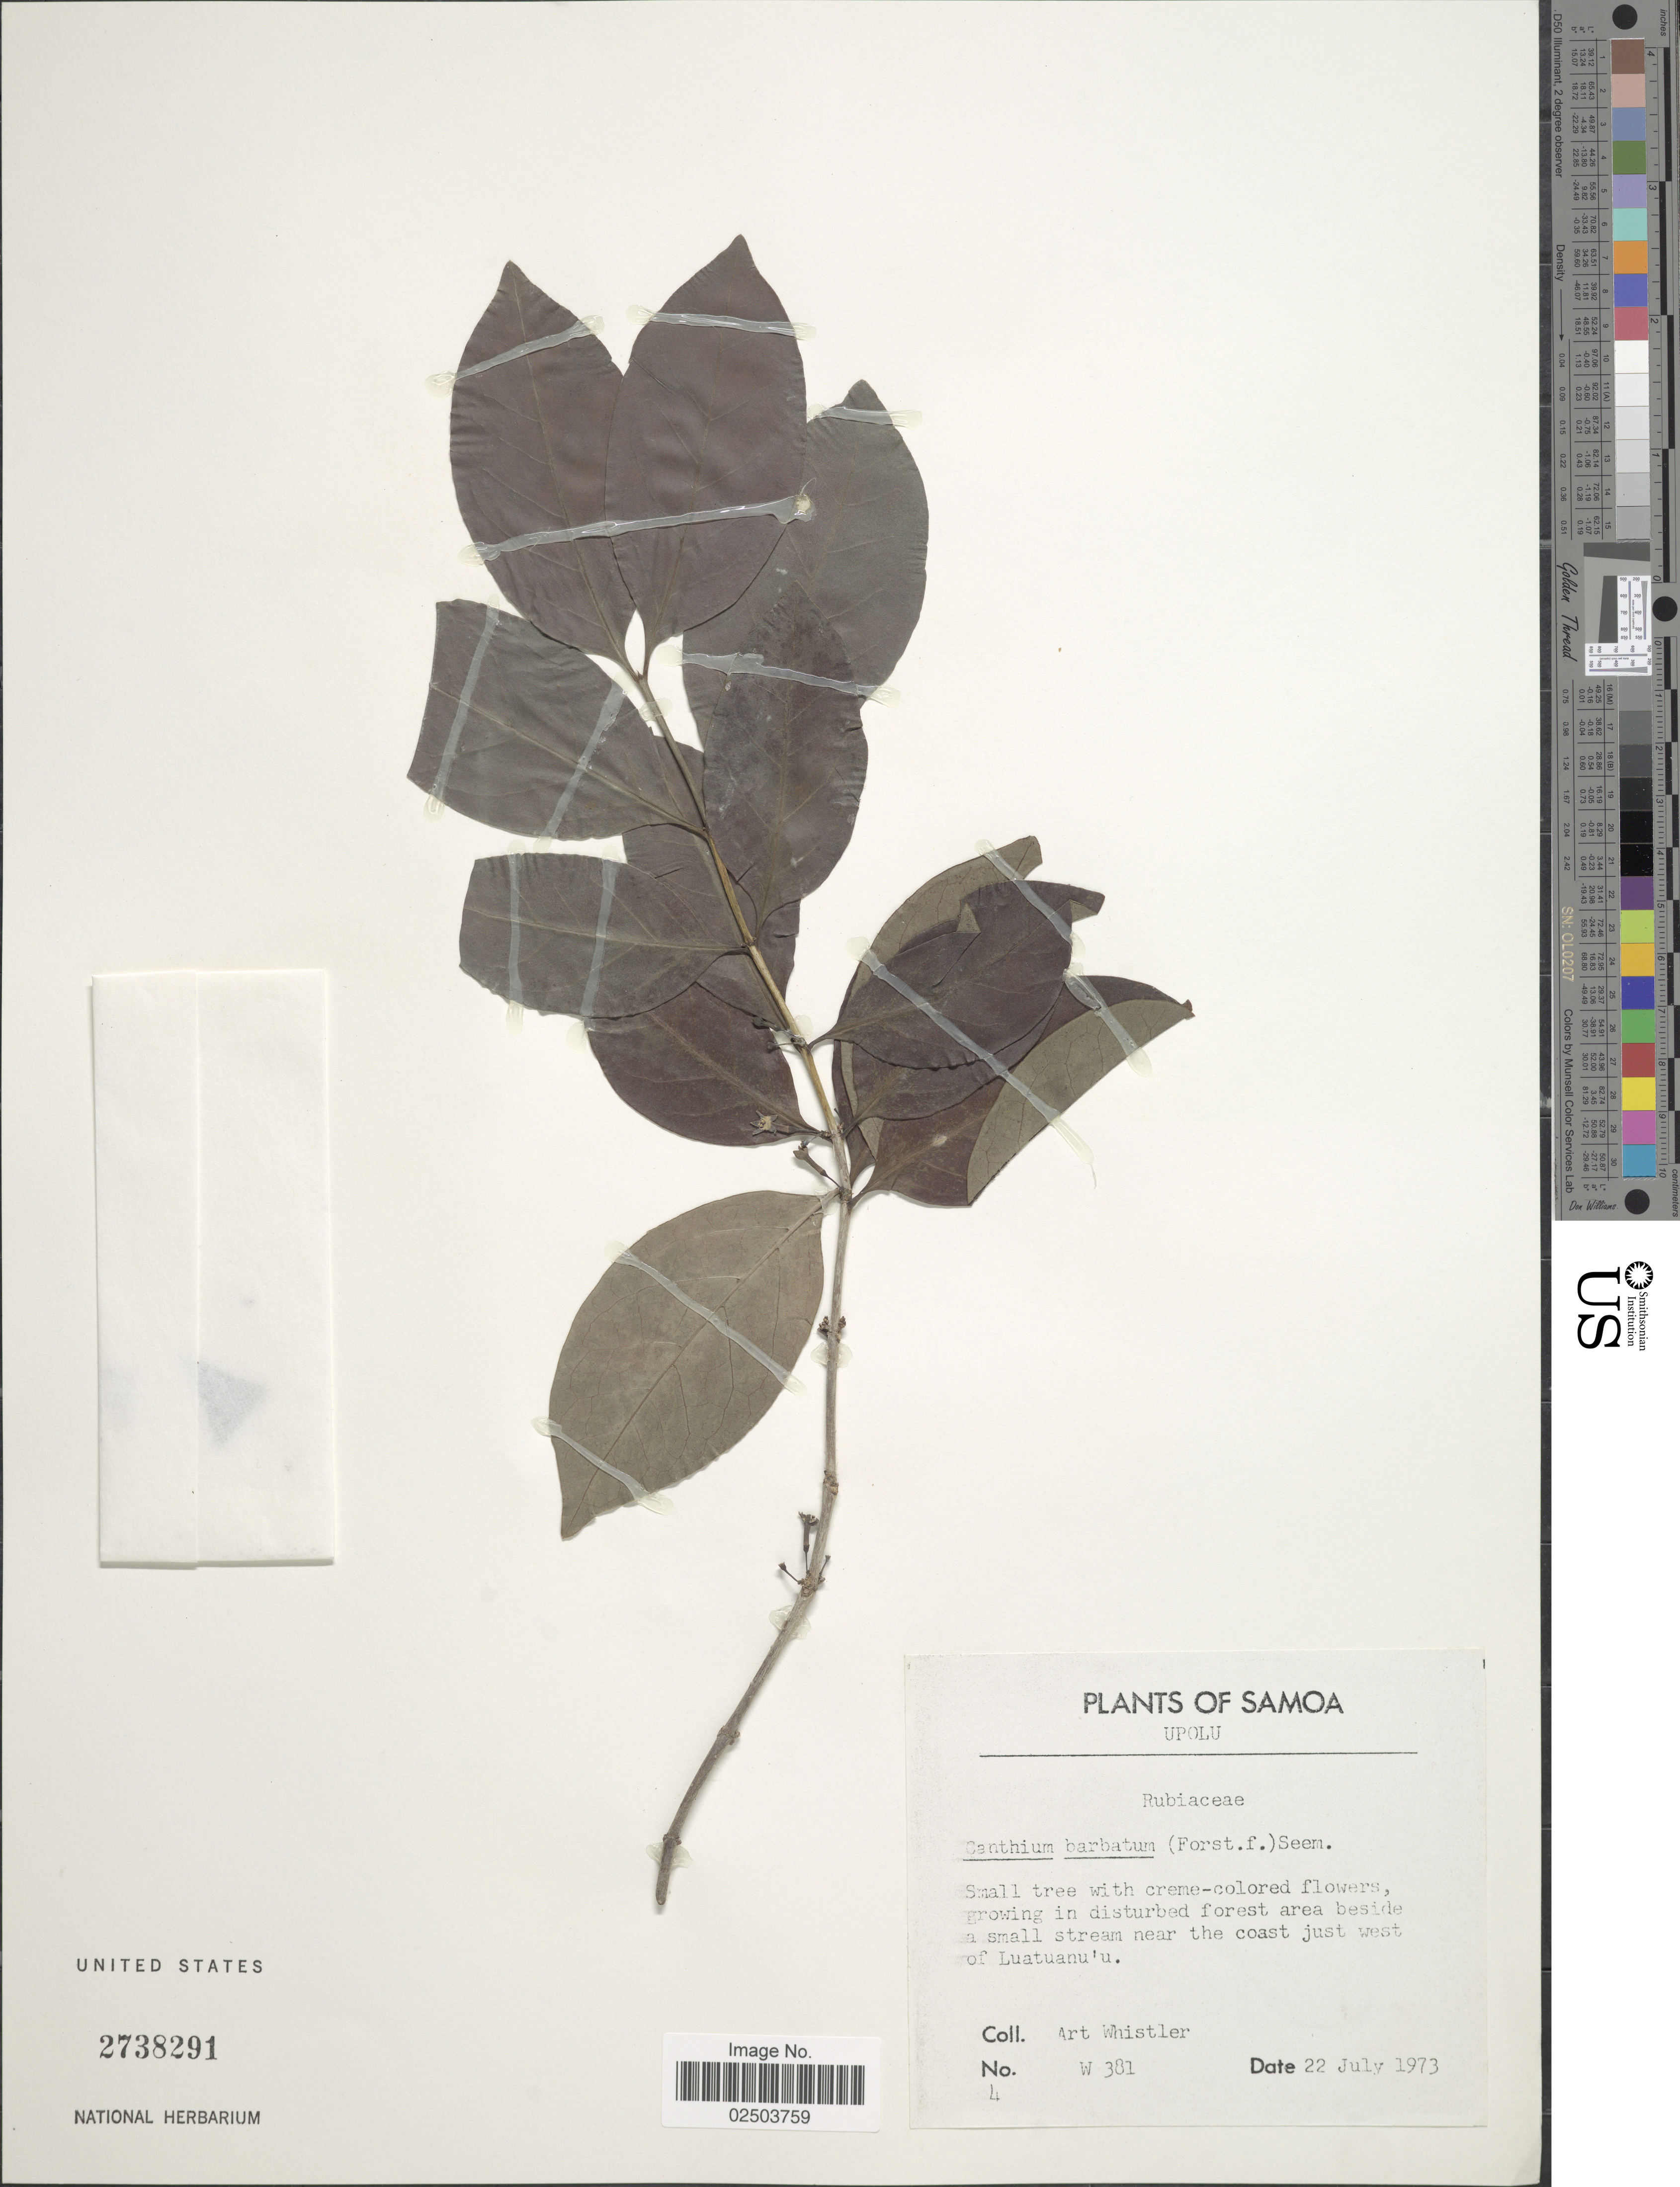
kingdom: Plantae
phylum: Tracheophyta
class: Magnoliopsida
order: Gentianales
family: Rubiaceae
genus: Canthium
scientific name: Canthium barbatum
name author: (G. Forst.) Seem.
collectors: A. Whistler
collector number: W 381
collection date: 1972-07-22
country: Samoa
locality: Upolu. Growing in disturbed forest area beside a small stream near the coast just west of Luatuanu'u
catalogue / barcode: US 2738291